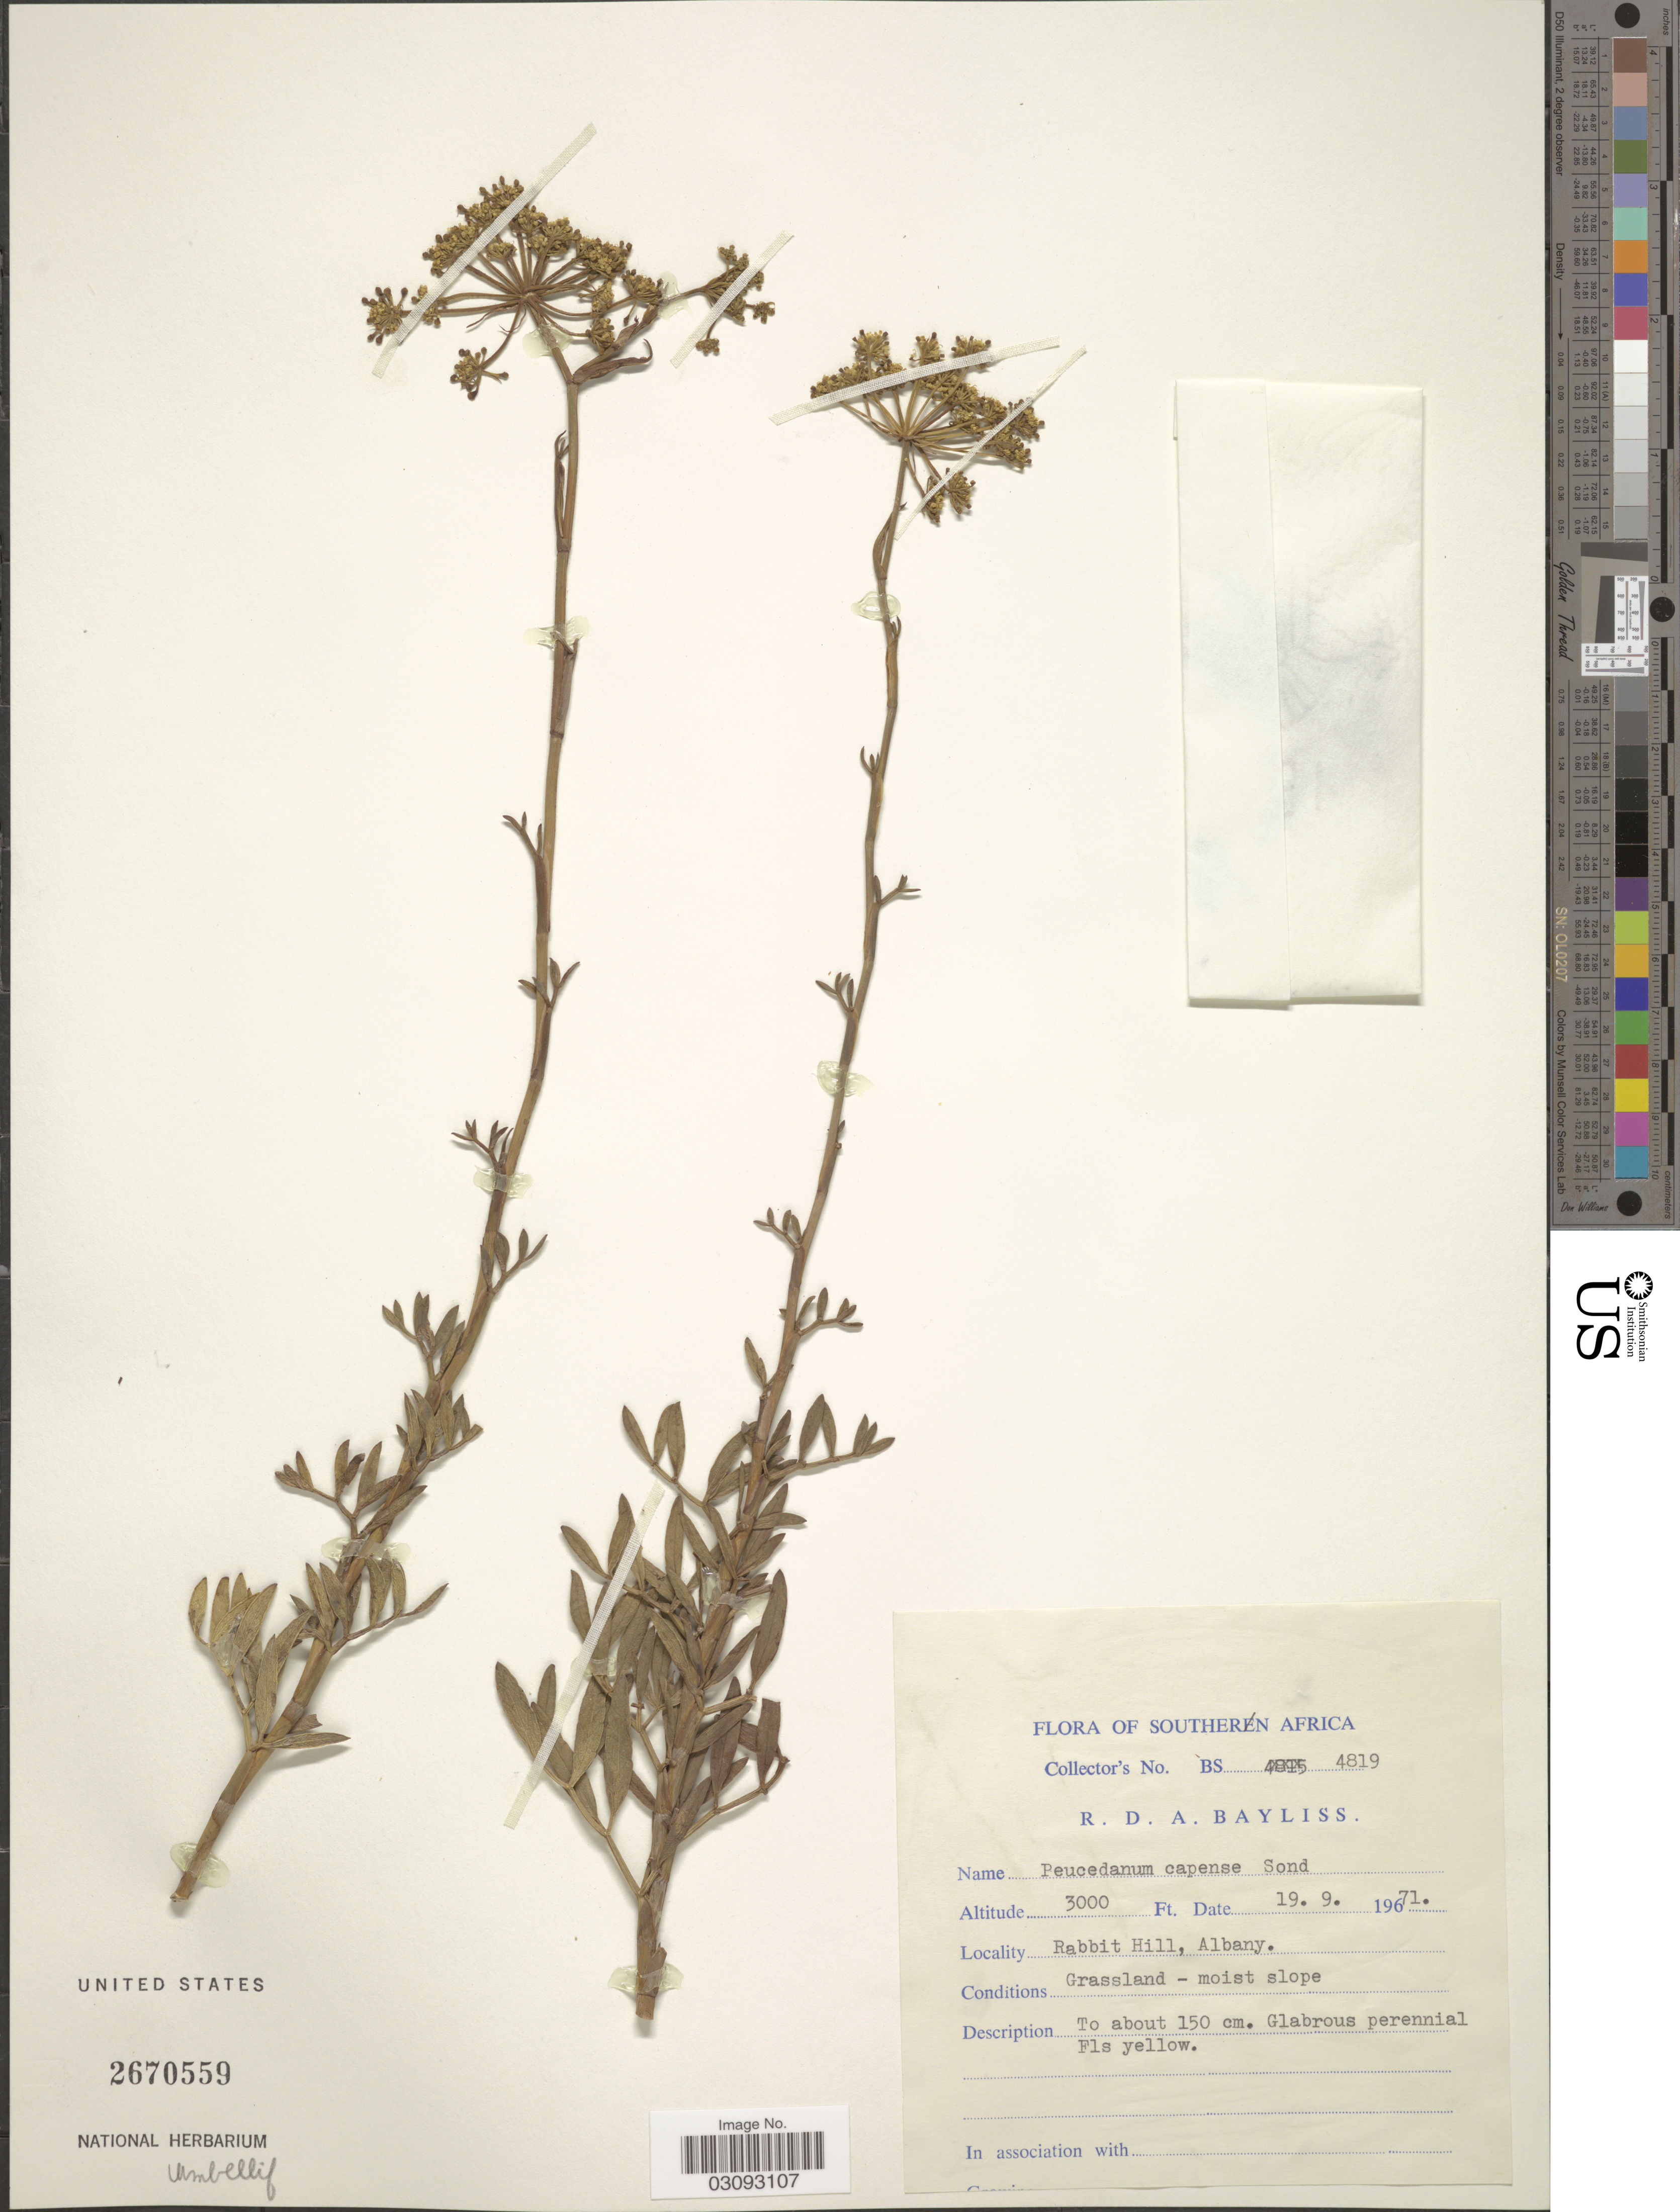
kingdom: Plantae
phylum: Tracheophyta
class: Magnoliopsida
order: Apiales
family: Apiaceae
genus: Peucedanum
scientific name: Peucedanum capense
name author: (Thunb.) Sond.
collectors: R. Bayliss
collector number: BS4819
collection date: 1971-09-19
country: South Africa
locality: Southern Africa. Rabbit Hill, Albany.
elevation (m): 914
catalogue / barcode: US 2670559